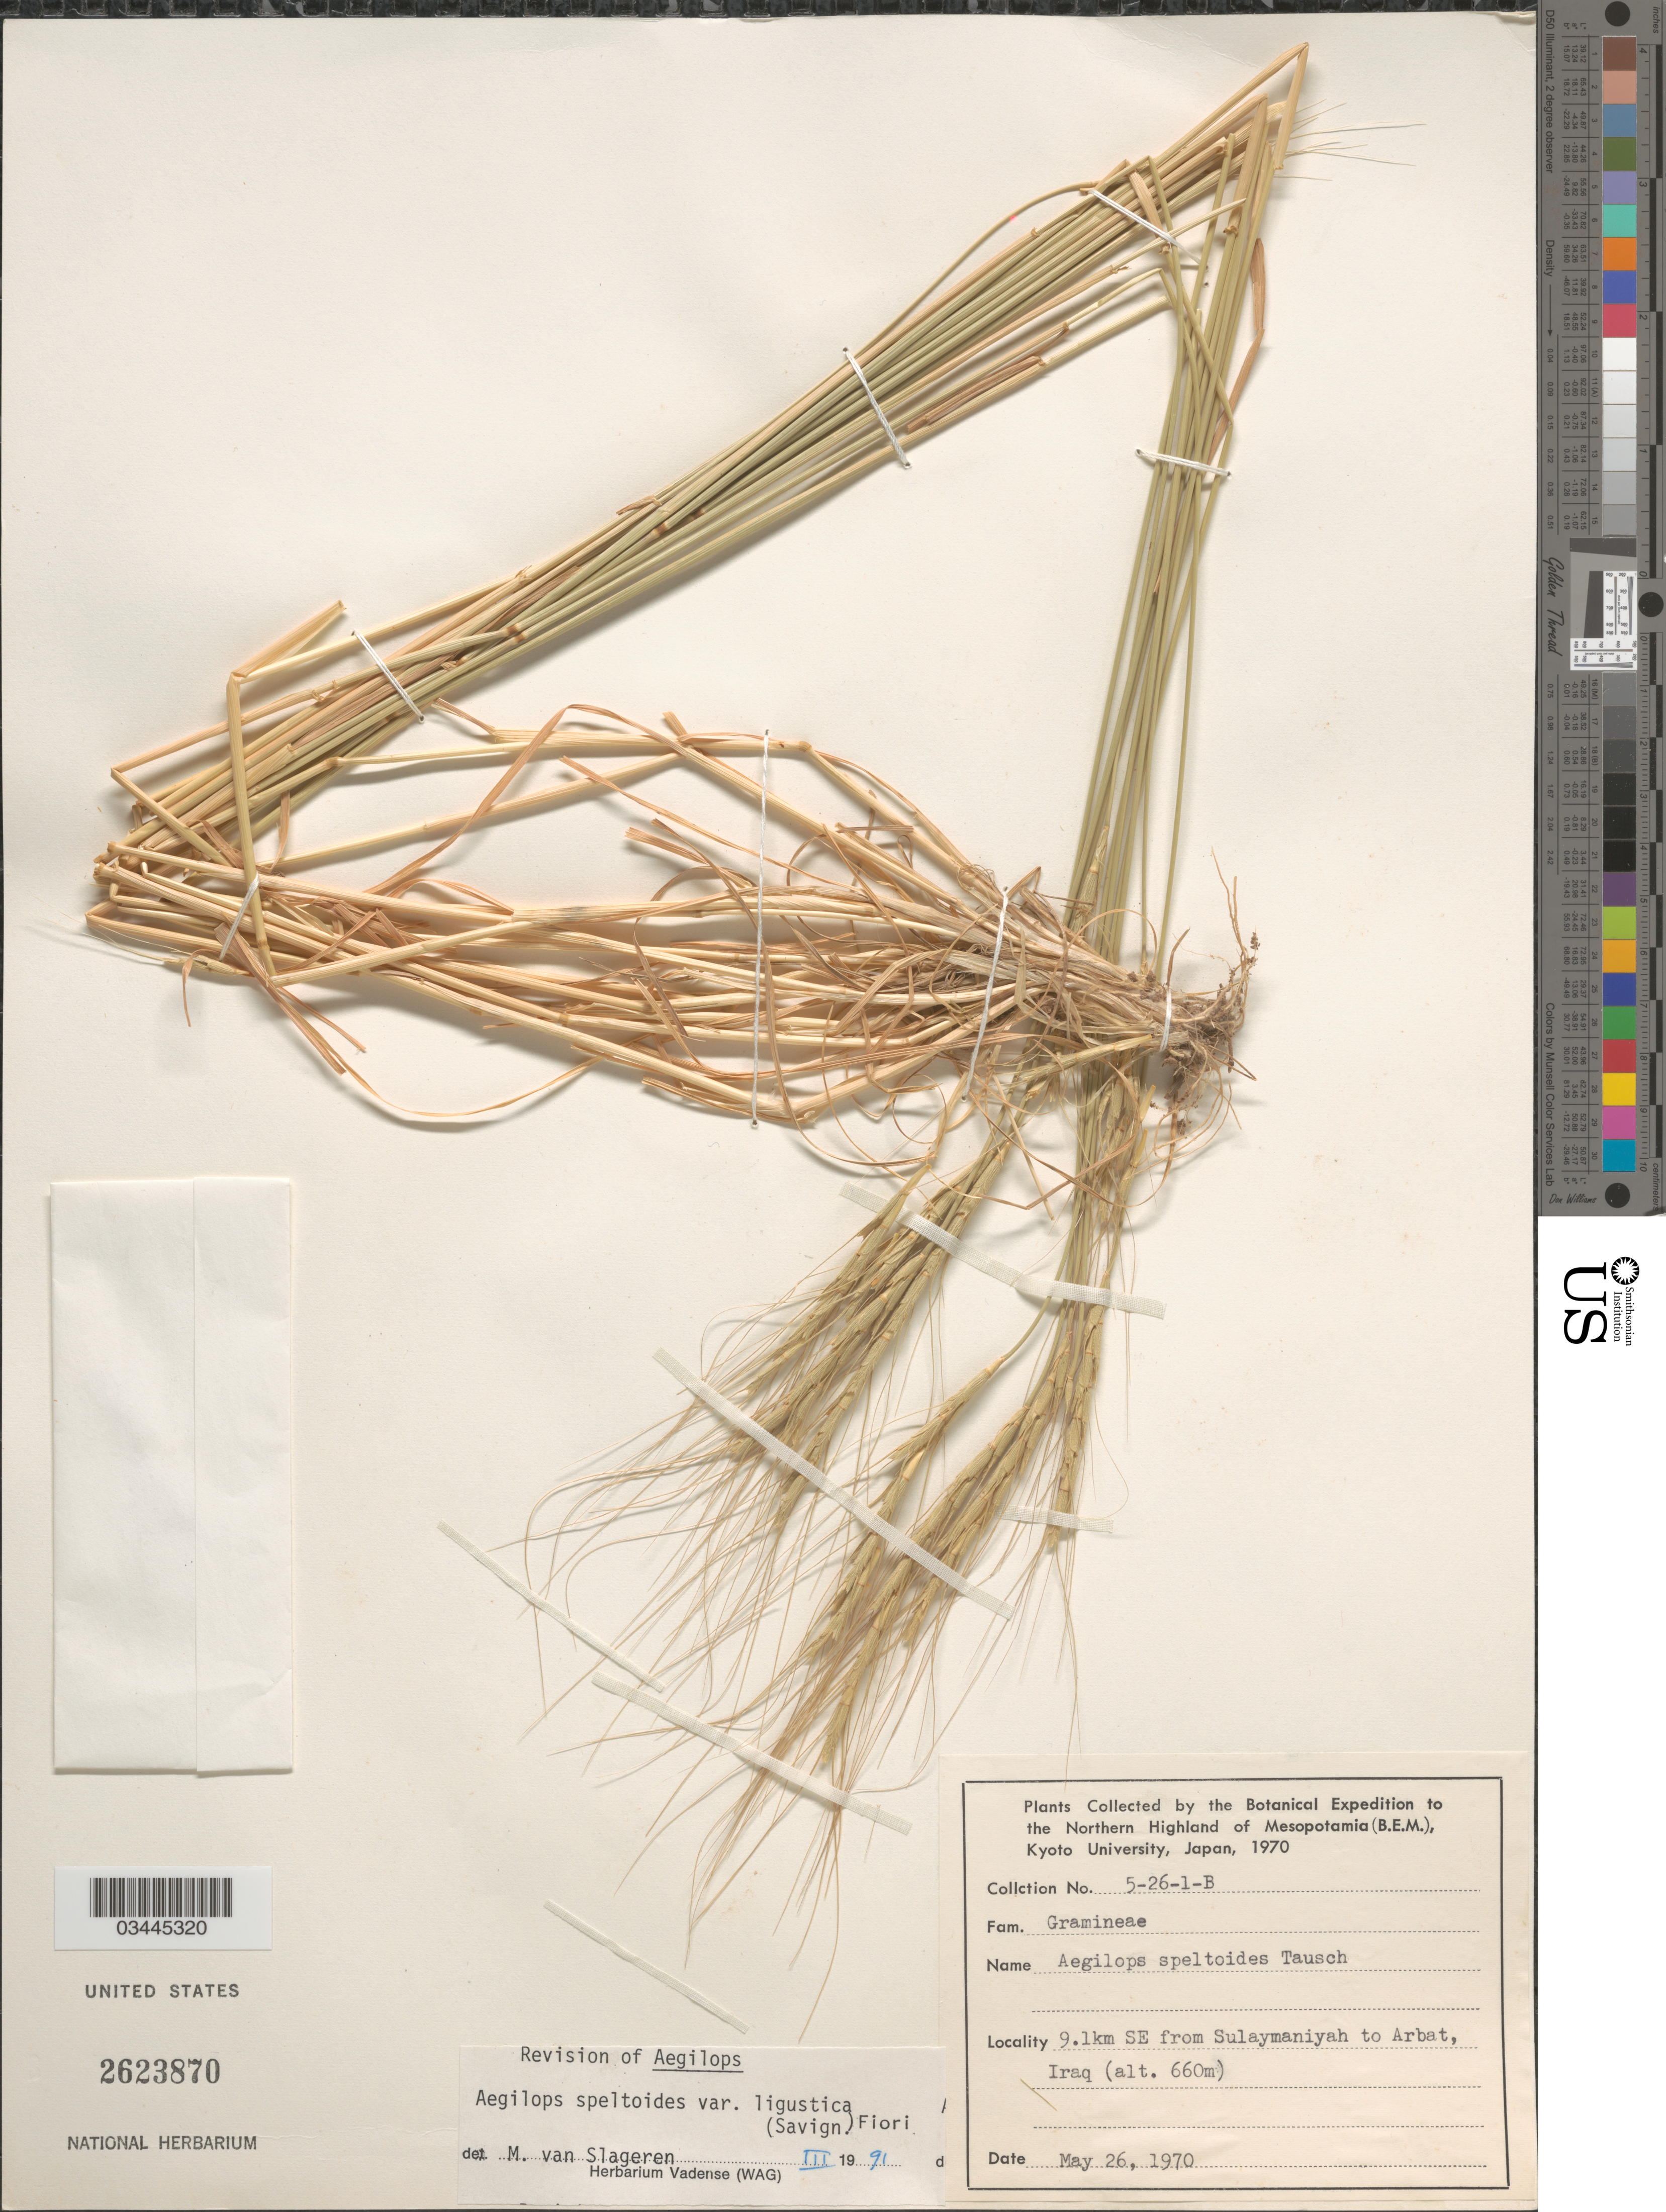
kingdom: Plantae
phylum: Tracheophyta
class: Liliopsida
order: Poales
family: Poaceae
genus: Aegilops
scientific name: Aegilops speltoides var. ligustica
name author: (Savign.) Fiori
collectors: Botanical Expedition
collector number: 5-26-1-B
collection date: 1970-05-26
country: Iraq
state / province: As Sulaymānīyah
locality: To the Northern Highland of Mesopotamia (B.E.M.). 9.1km SE from Sulaymaniyah to Arbat.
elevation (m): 660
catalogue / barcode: US 2623870